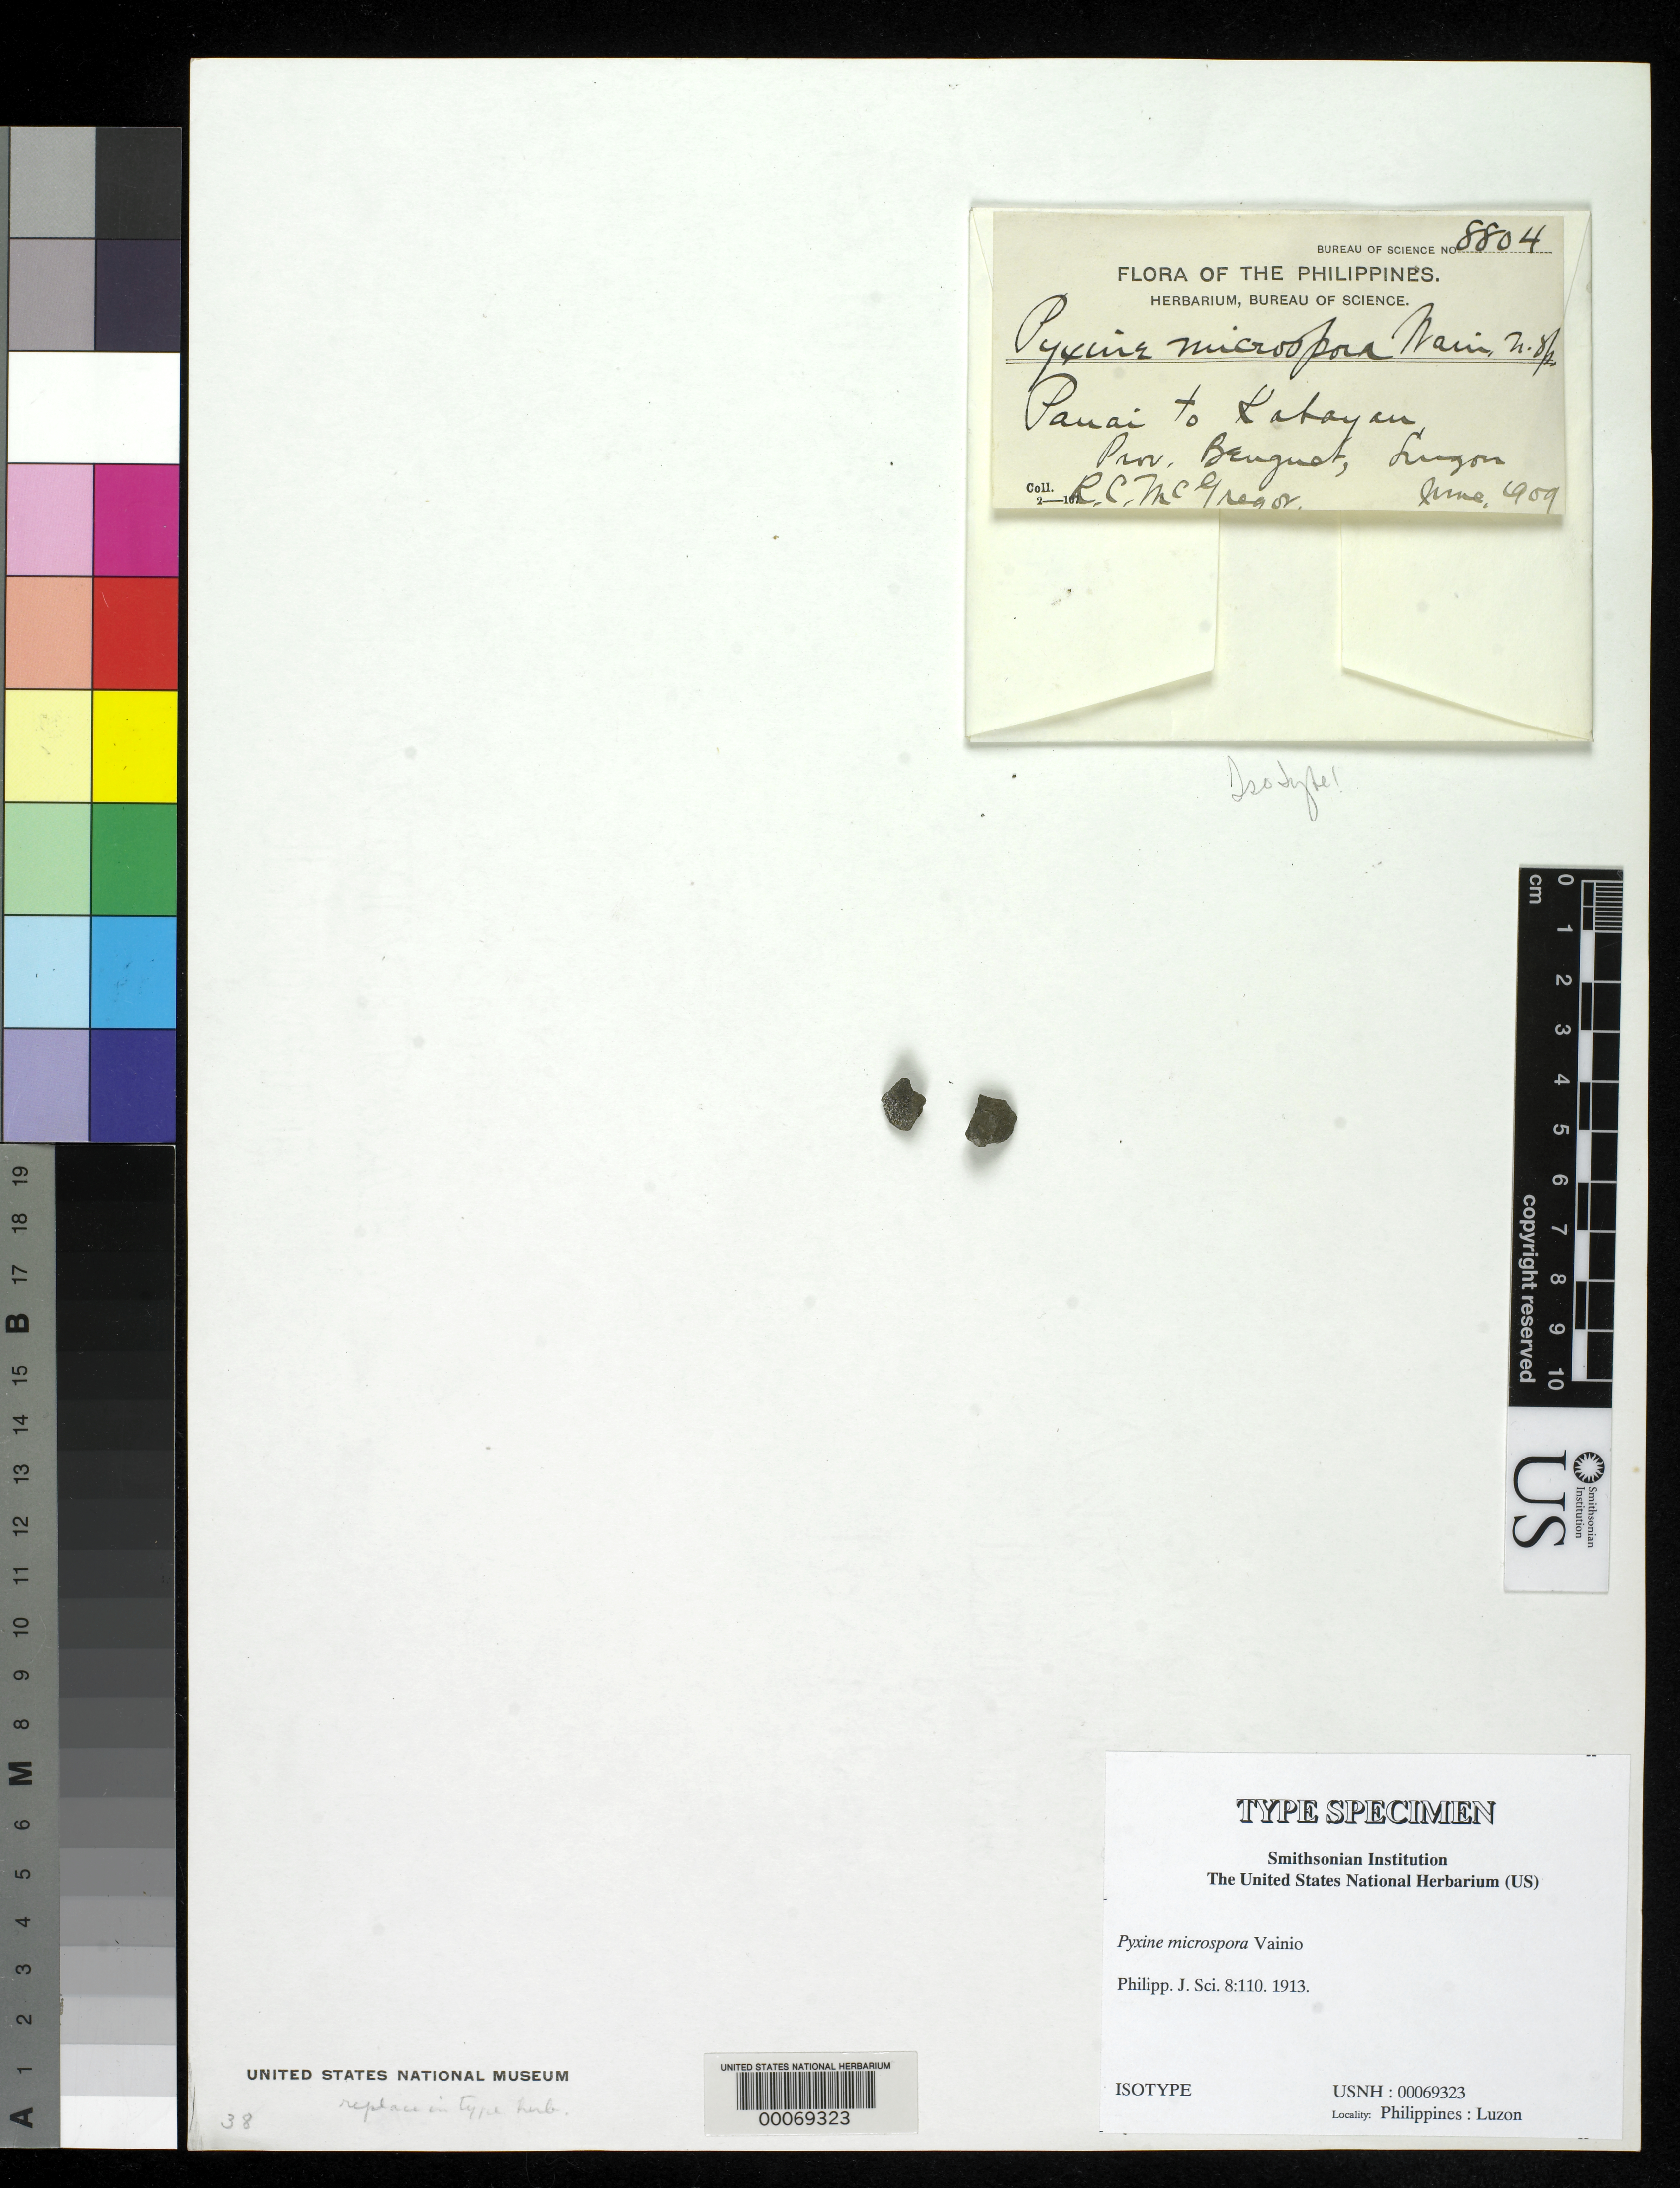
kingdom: Fungi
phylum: Ascomycota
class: Lecanoromycetes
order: Caliciales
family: Caliciaceae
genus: Pyxine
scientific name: Pyxine microspora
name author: Vain.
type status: Isotype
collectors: R. C. McGregor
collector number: Bur. Sci. 8804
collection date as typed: Jun 1909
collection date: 1909-06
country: Philippines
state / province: Cordillera (Administrative Region)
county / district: Benguet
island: Luzon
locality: Pauai to Kayaban.